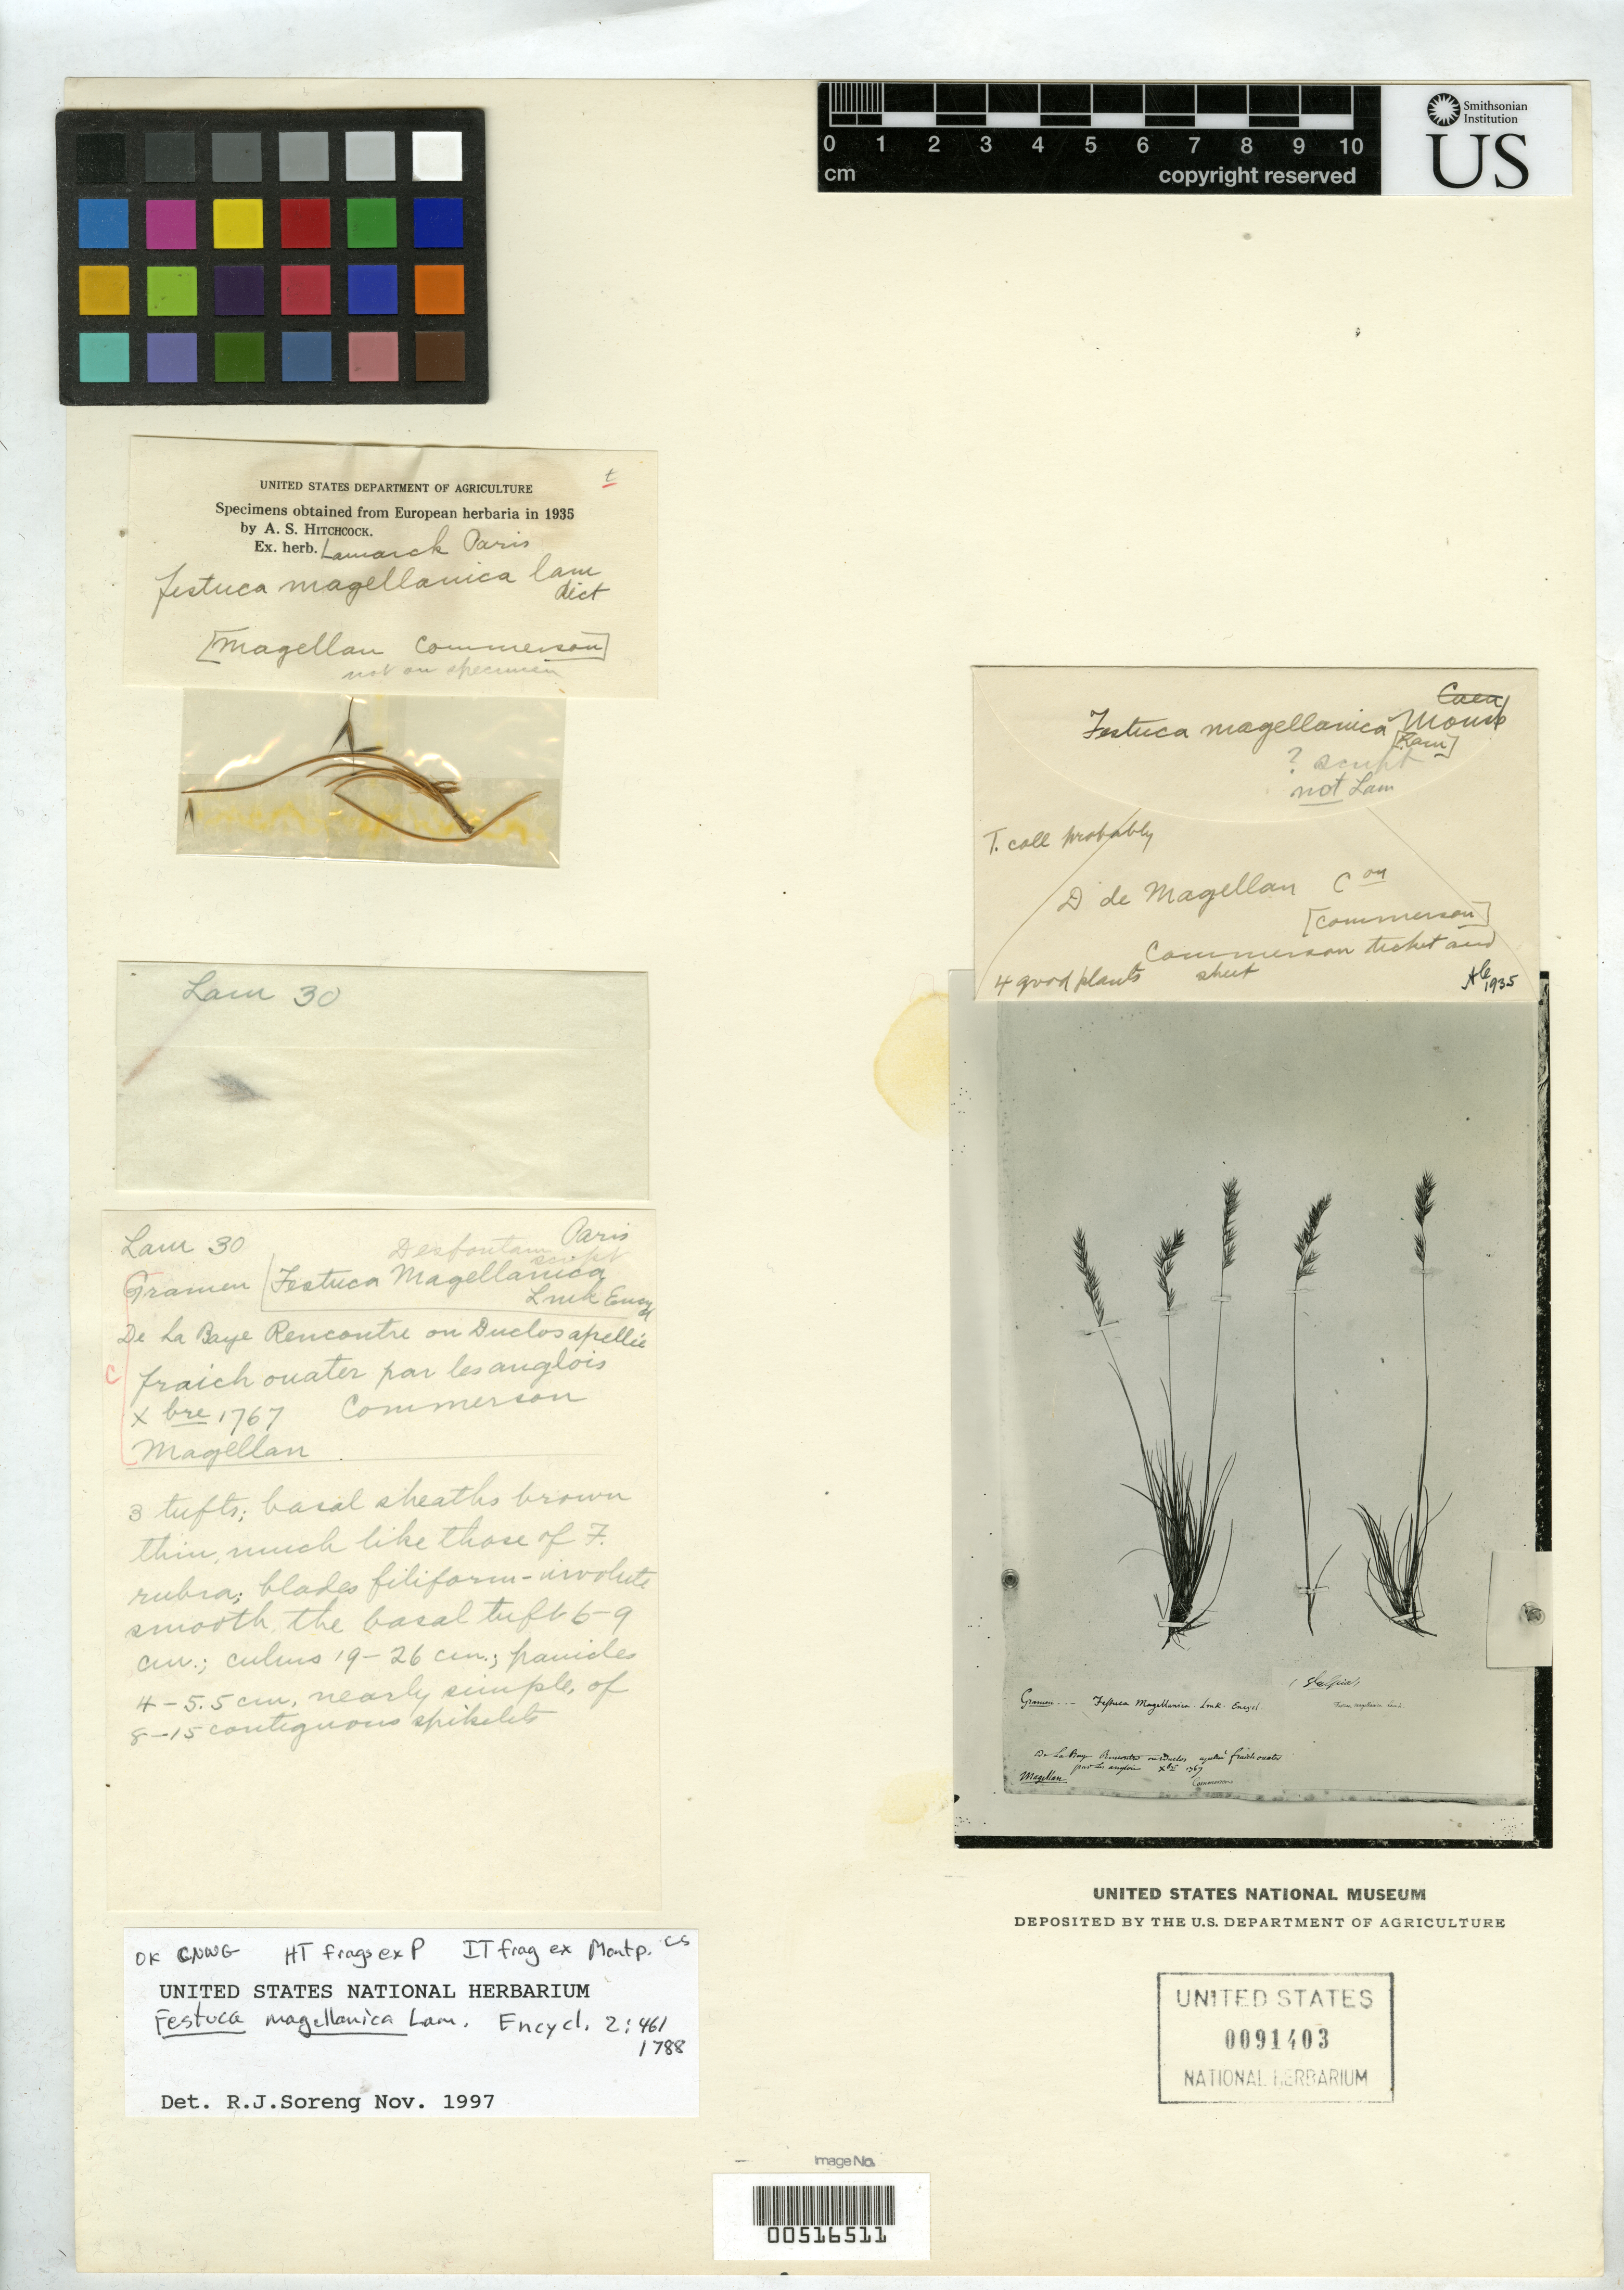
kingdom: Plantae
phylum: Tracheophyta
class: Liliopsida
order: Poales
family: Poaceae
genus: Festuca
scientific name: Festuca magellanica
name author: Lam.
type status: Type Fragment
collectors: P. Commerson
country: Chile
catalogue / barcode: US 91403